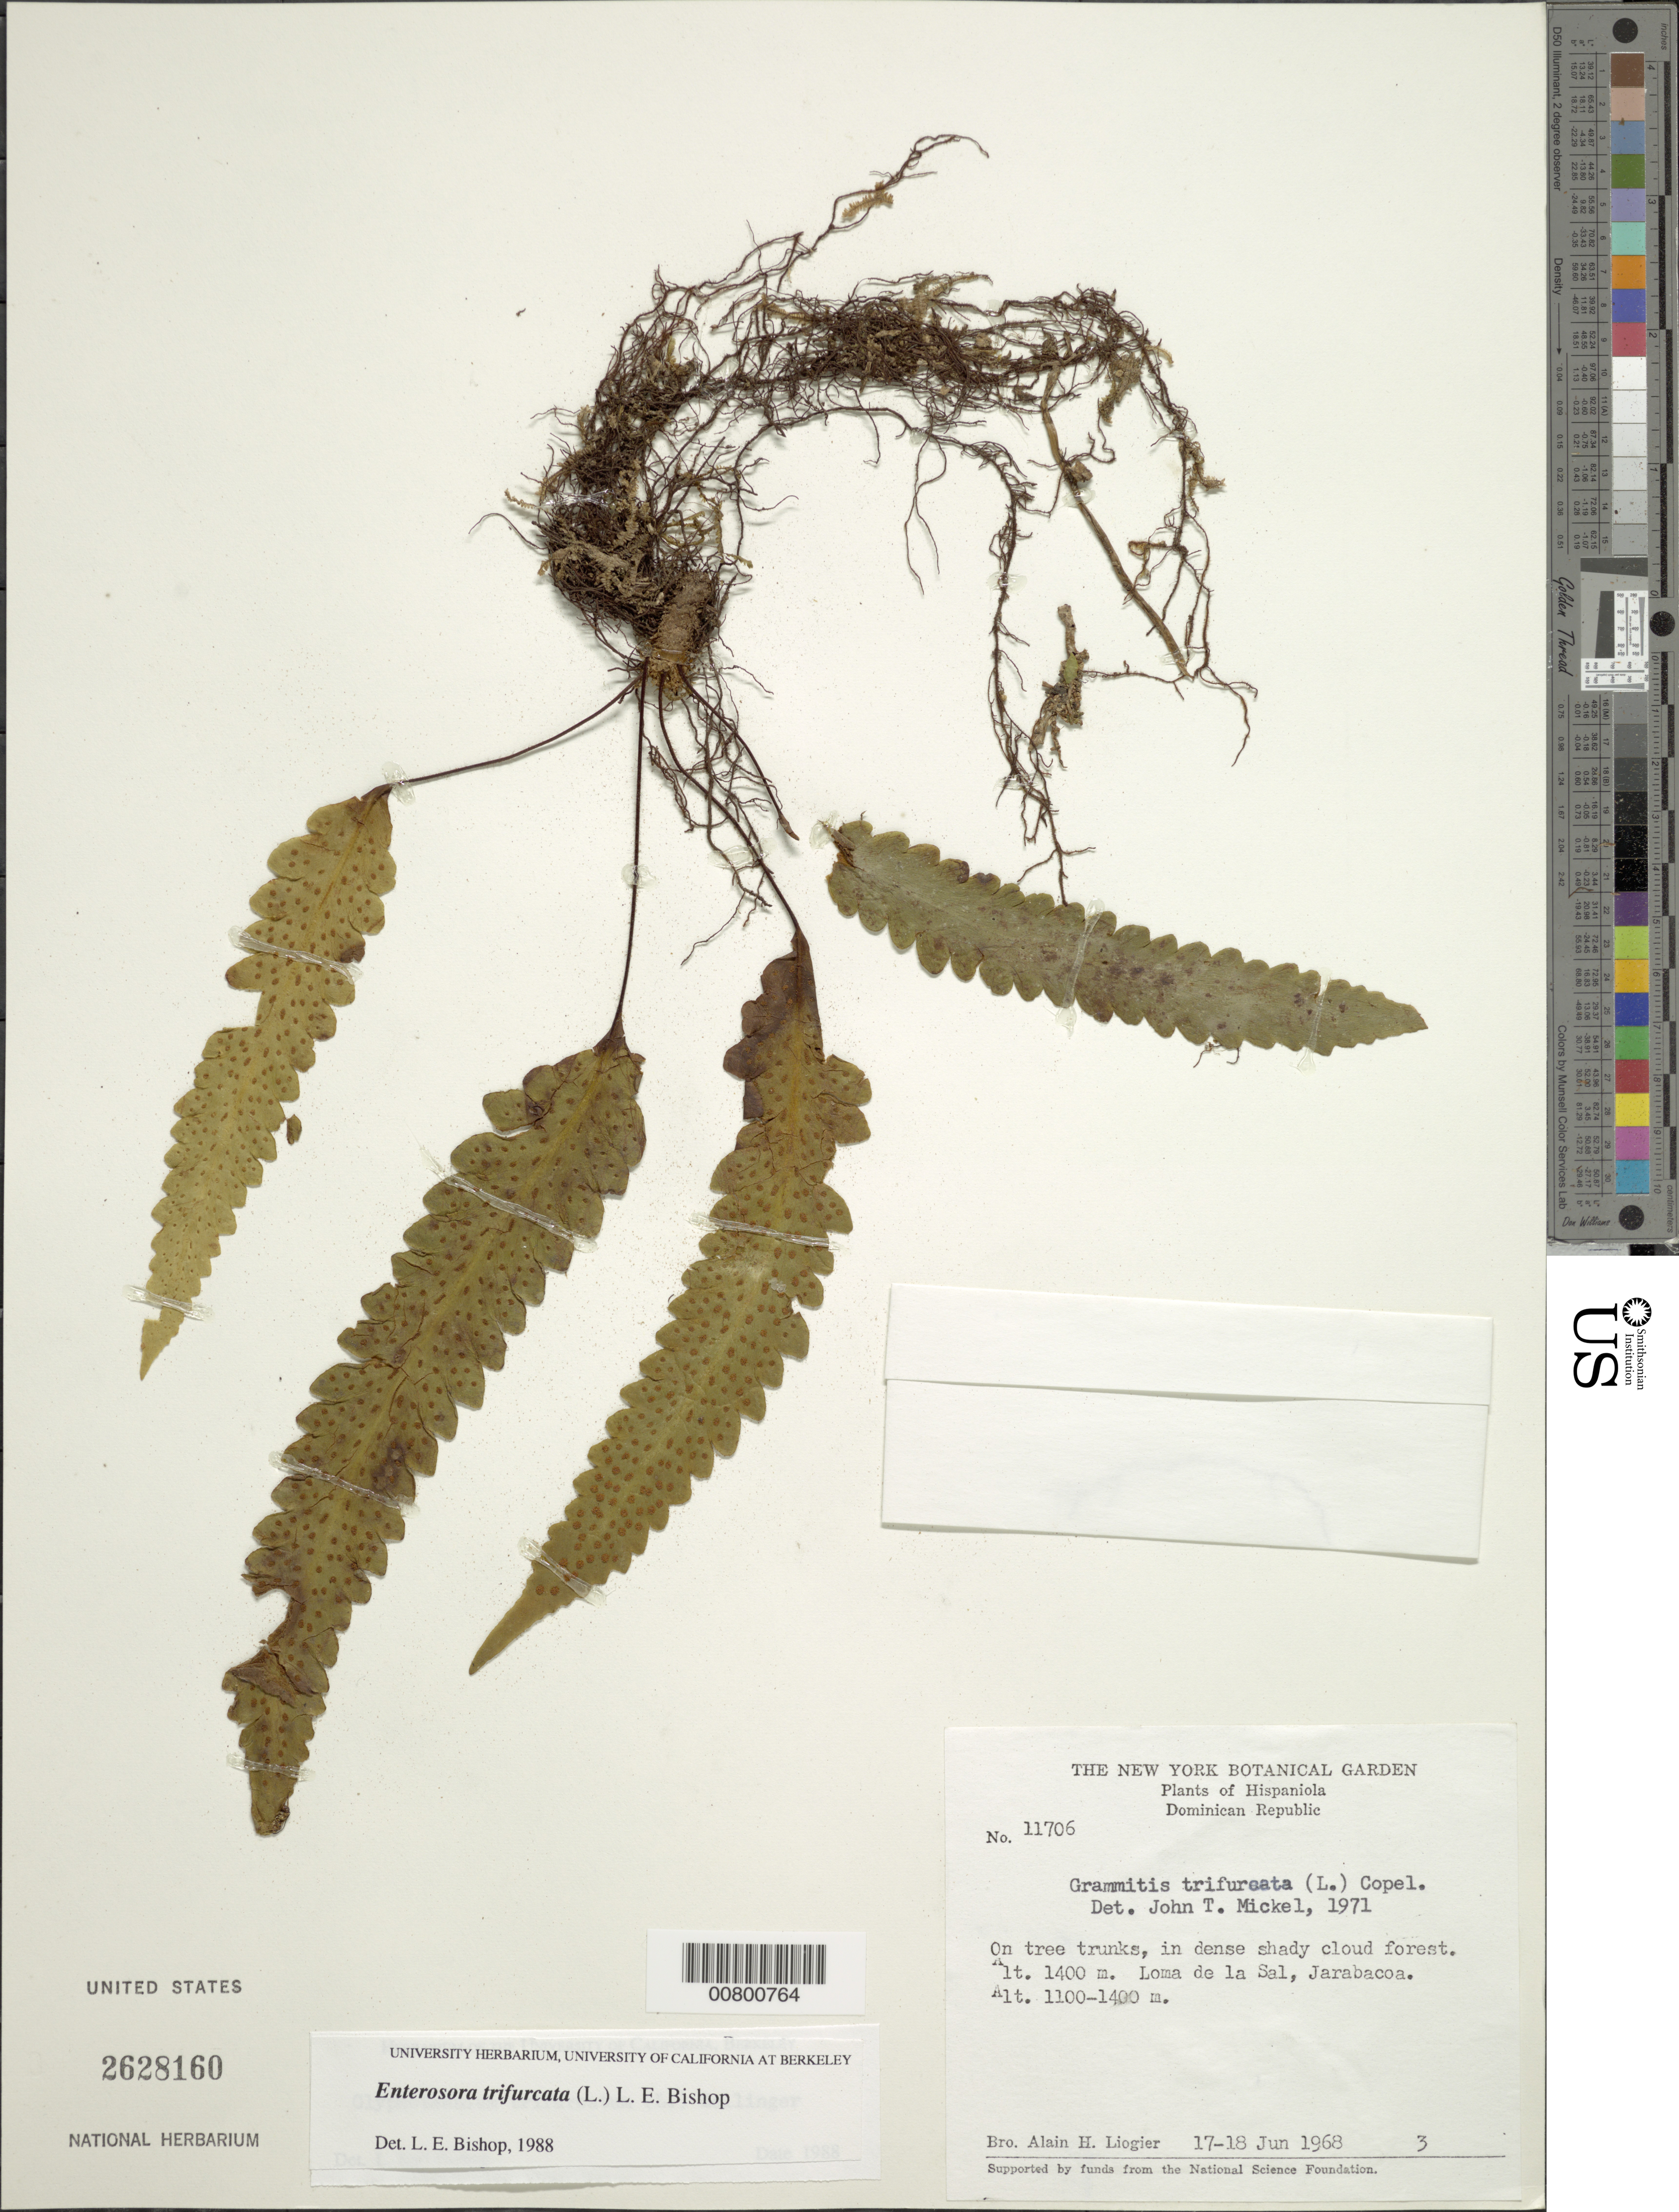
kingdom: Plantae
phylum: Tracheophyta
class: Polypodiopsida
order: Polypodiales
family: Polypodiaceae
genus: Enterosora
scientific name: Enterosora trifurcata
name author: (L.) L.E. Bishop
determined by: Bishop, L. E.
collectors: A. H. Liogier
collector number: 11706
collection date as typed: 17 Jun 1968 to 18 Jun 1968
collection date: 1968-06-17/1968-06-18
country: Dominican Republic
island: Hispaniola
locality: Loma de la Sal, Jarabacoa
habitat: Dense shady cloud forest, on tree trunks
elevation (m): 1100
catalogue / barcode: US 2628160